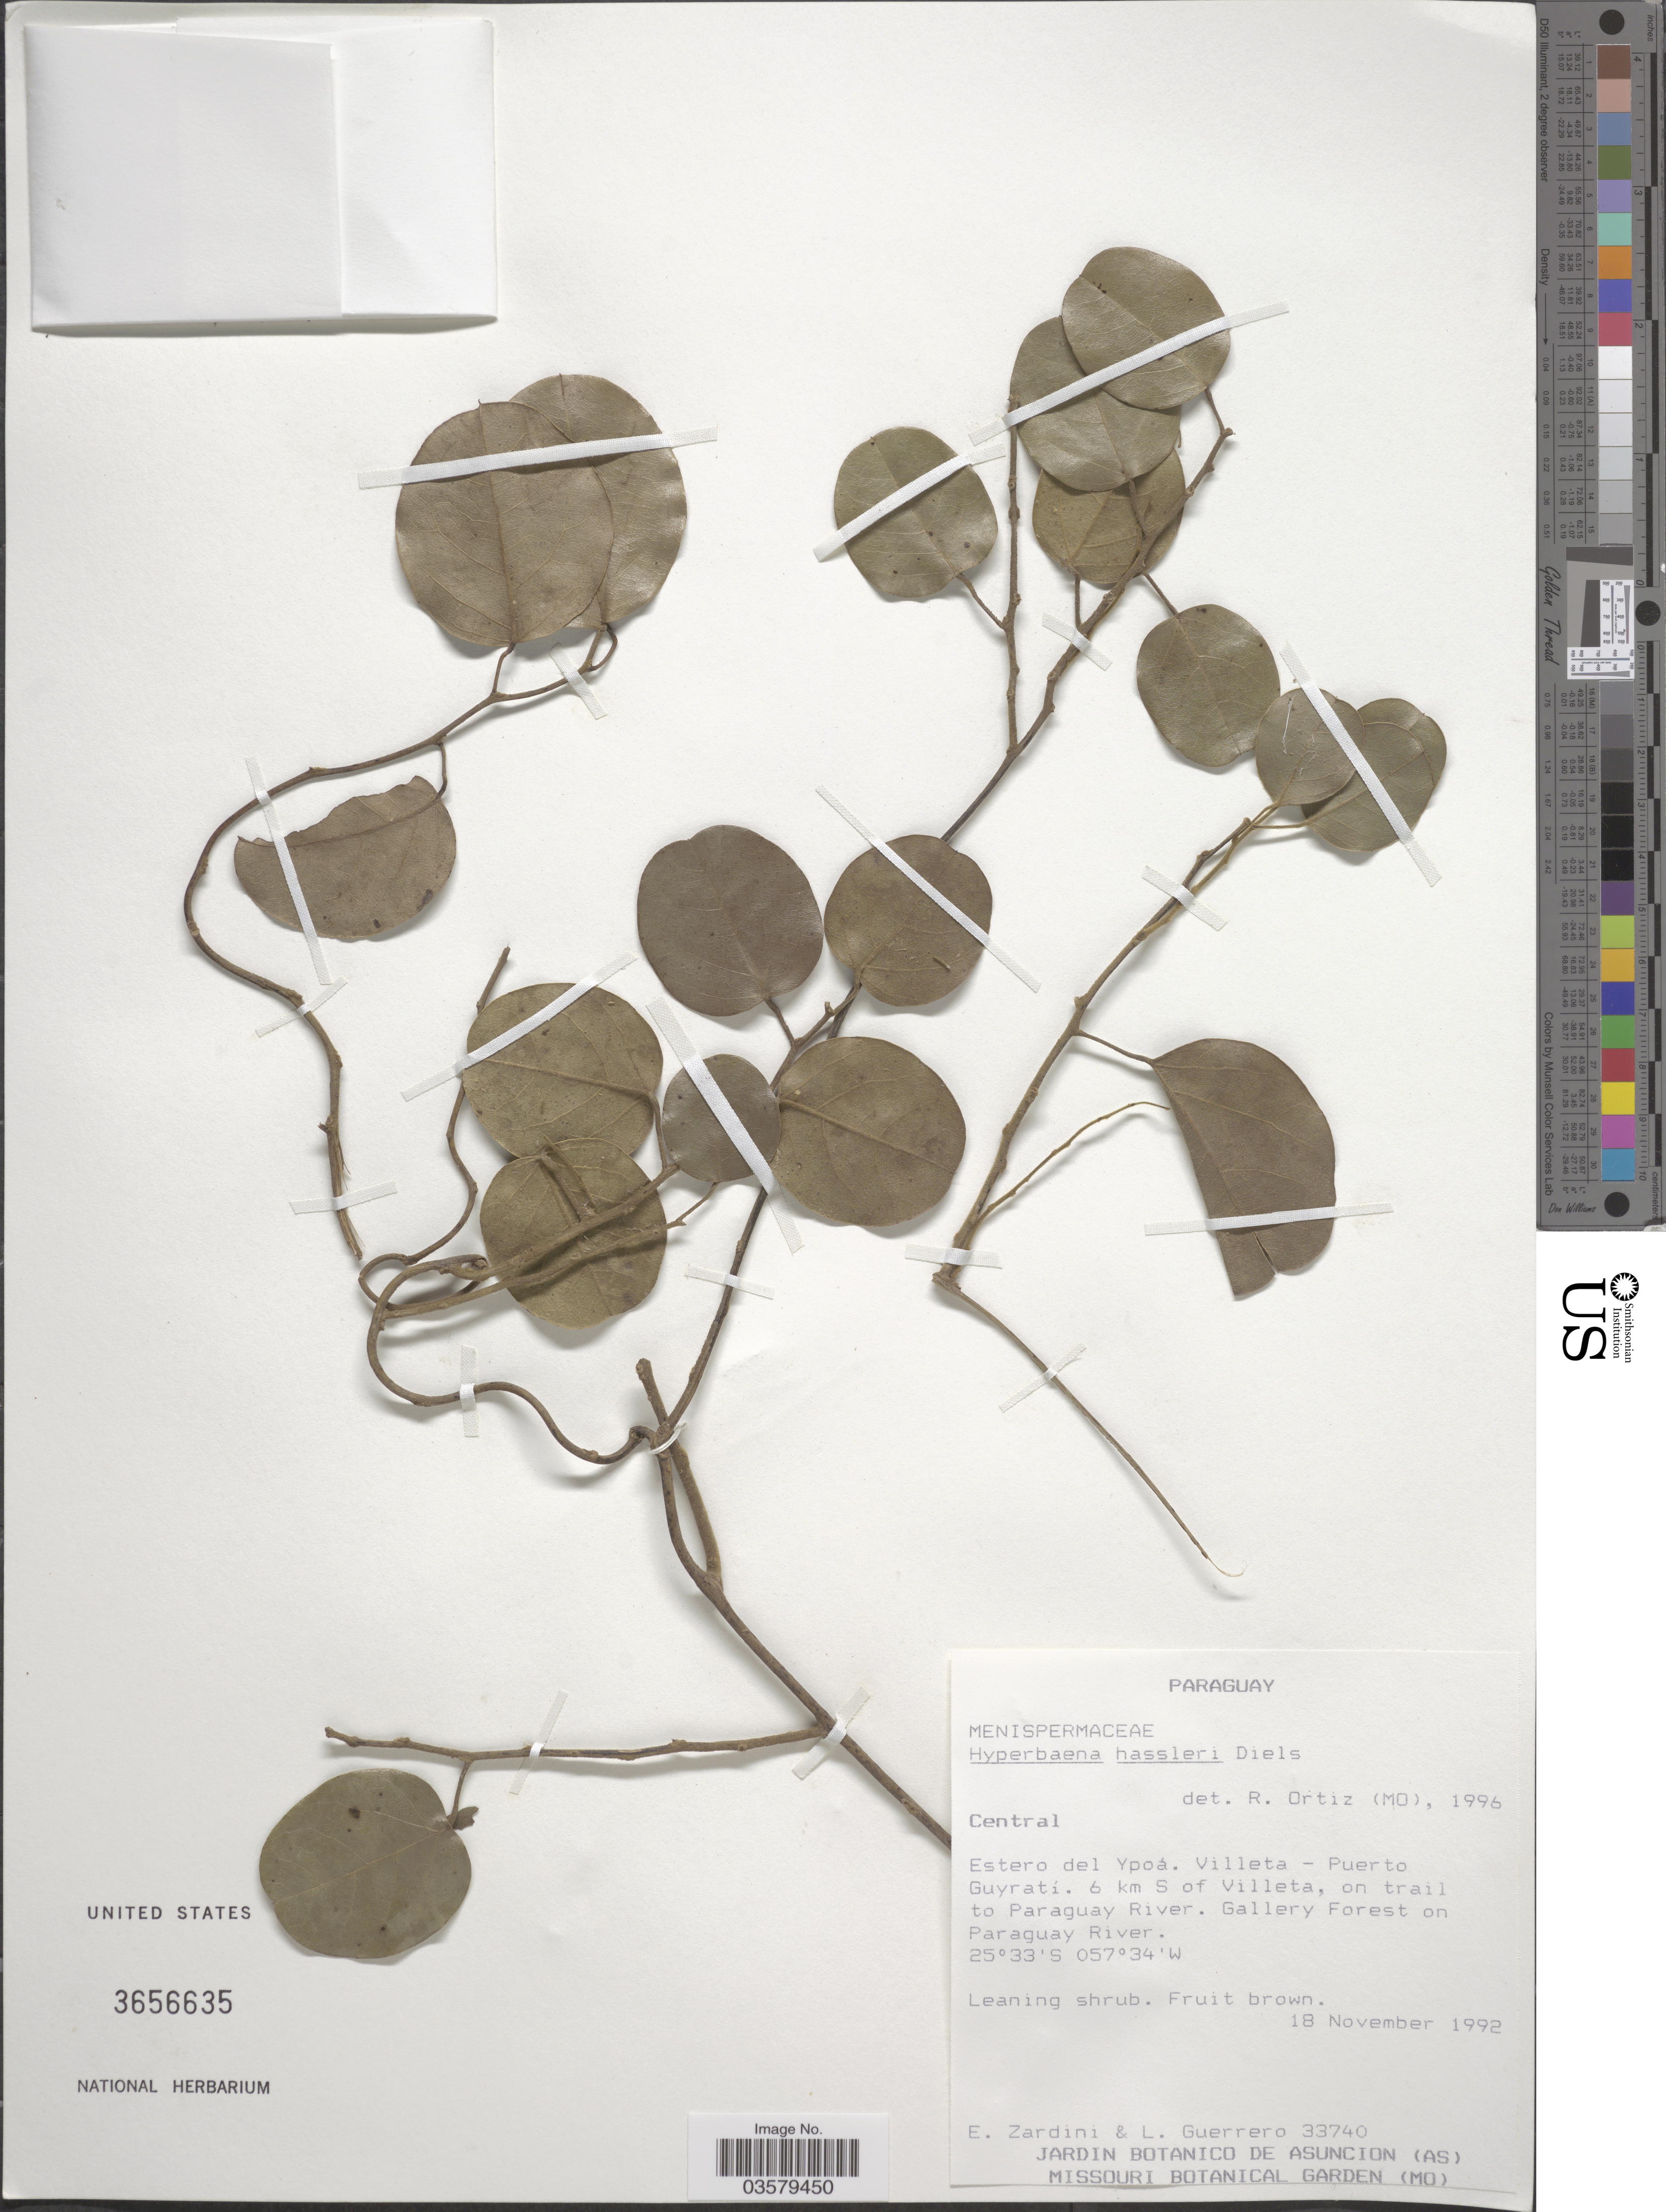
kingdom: Plantae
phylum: Tracheophyta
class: Magnoliopsida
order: Ranunculales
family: Menispermaceae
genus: Hyperbaena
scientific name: Hyperbaena hassleri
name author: Diels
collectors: E. Zardini & L. Guerrero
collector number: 33740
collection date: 1992-11-18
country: Paraguay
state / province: Central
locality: Estero del Ypoá. Villeta-Puerto Guyratí. 6 km S of Villeta, on trail to Paraguay River. Gallery Forest on Paraguay River.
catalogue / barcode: US 3656635